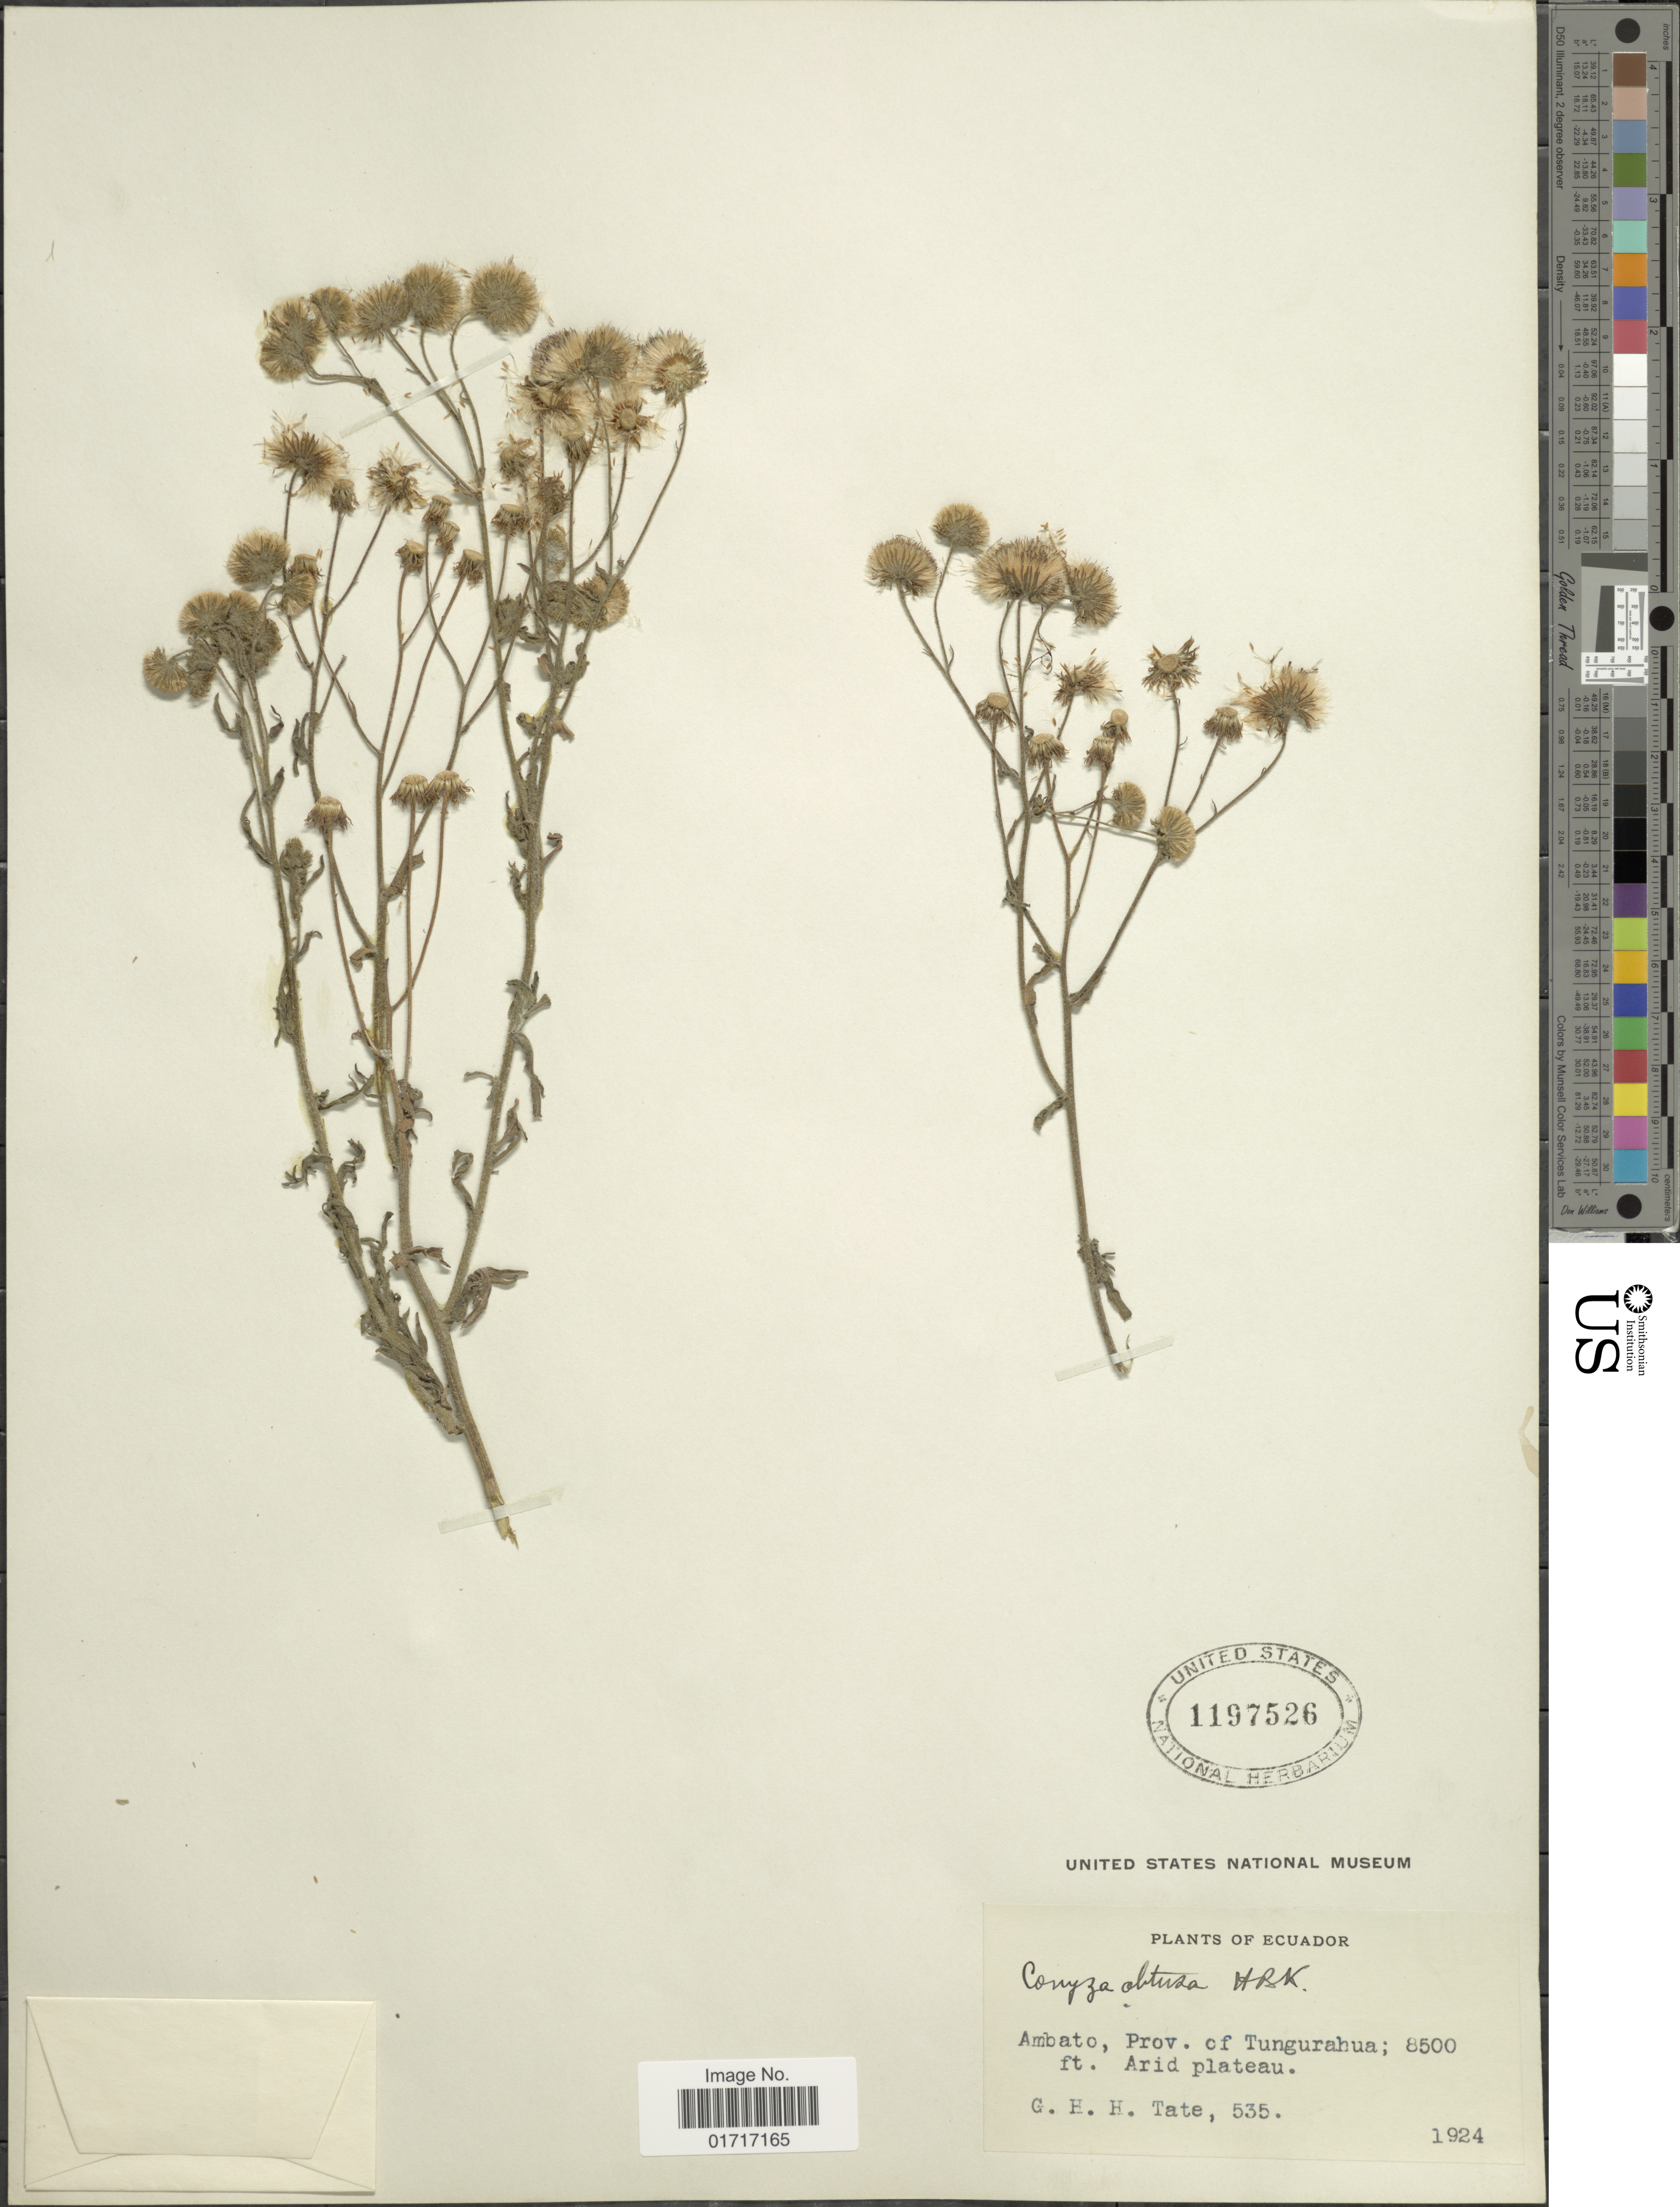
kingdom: Plantae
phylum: Tracheophyta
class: Magnoliopsida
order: Asterales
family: Asteraceae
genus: Conyza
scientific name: Conyza coronopifolia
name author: Kunth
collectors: G. H. H.Tate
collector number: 535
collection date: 1924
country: Ecuador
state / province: Tungurahua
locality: Ambato, Prov. of Tunguruhua, Arid plateau.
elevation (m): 2591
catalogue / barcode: US 1197526